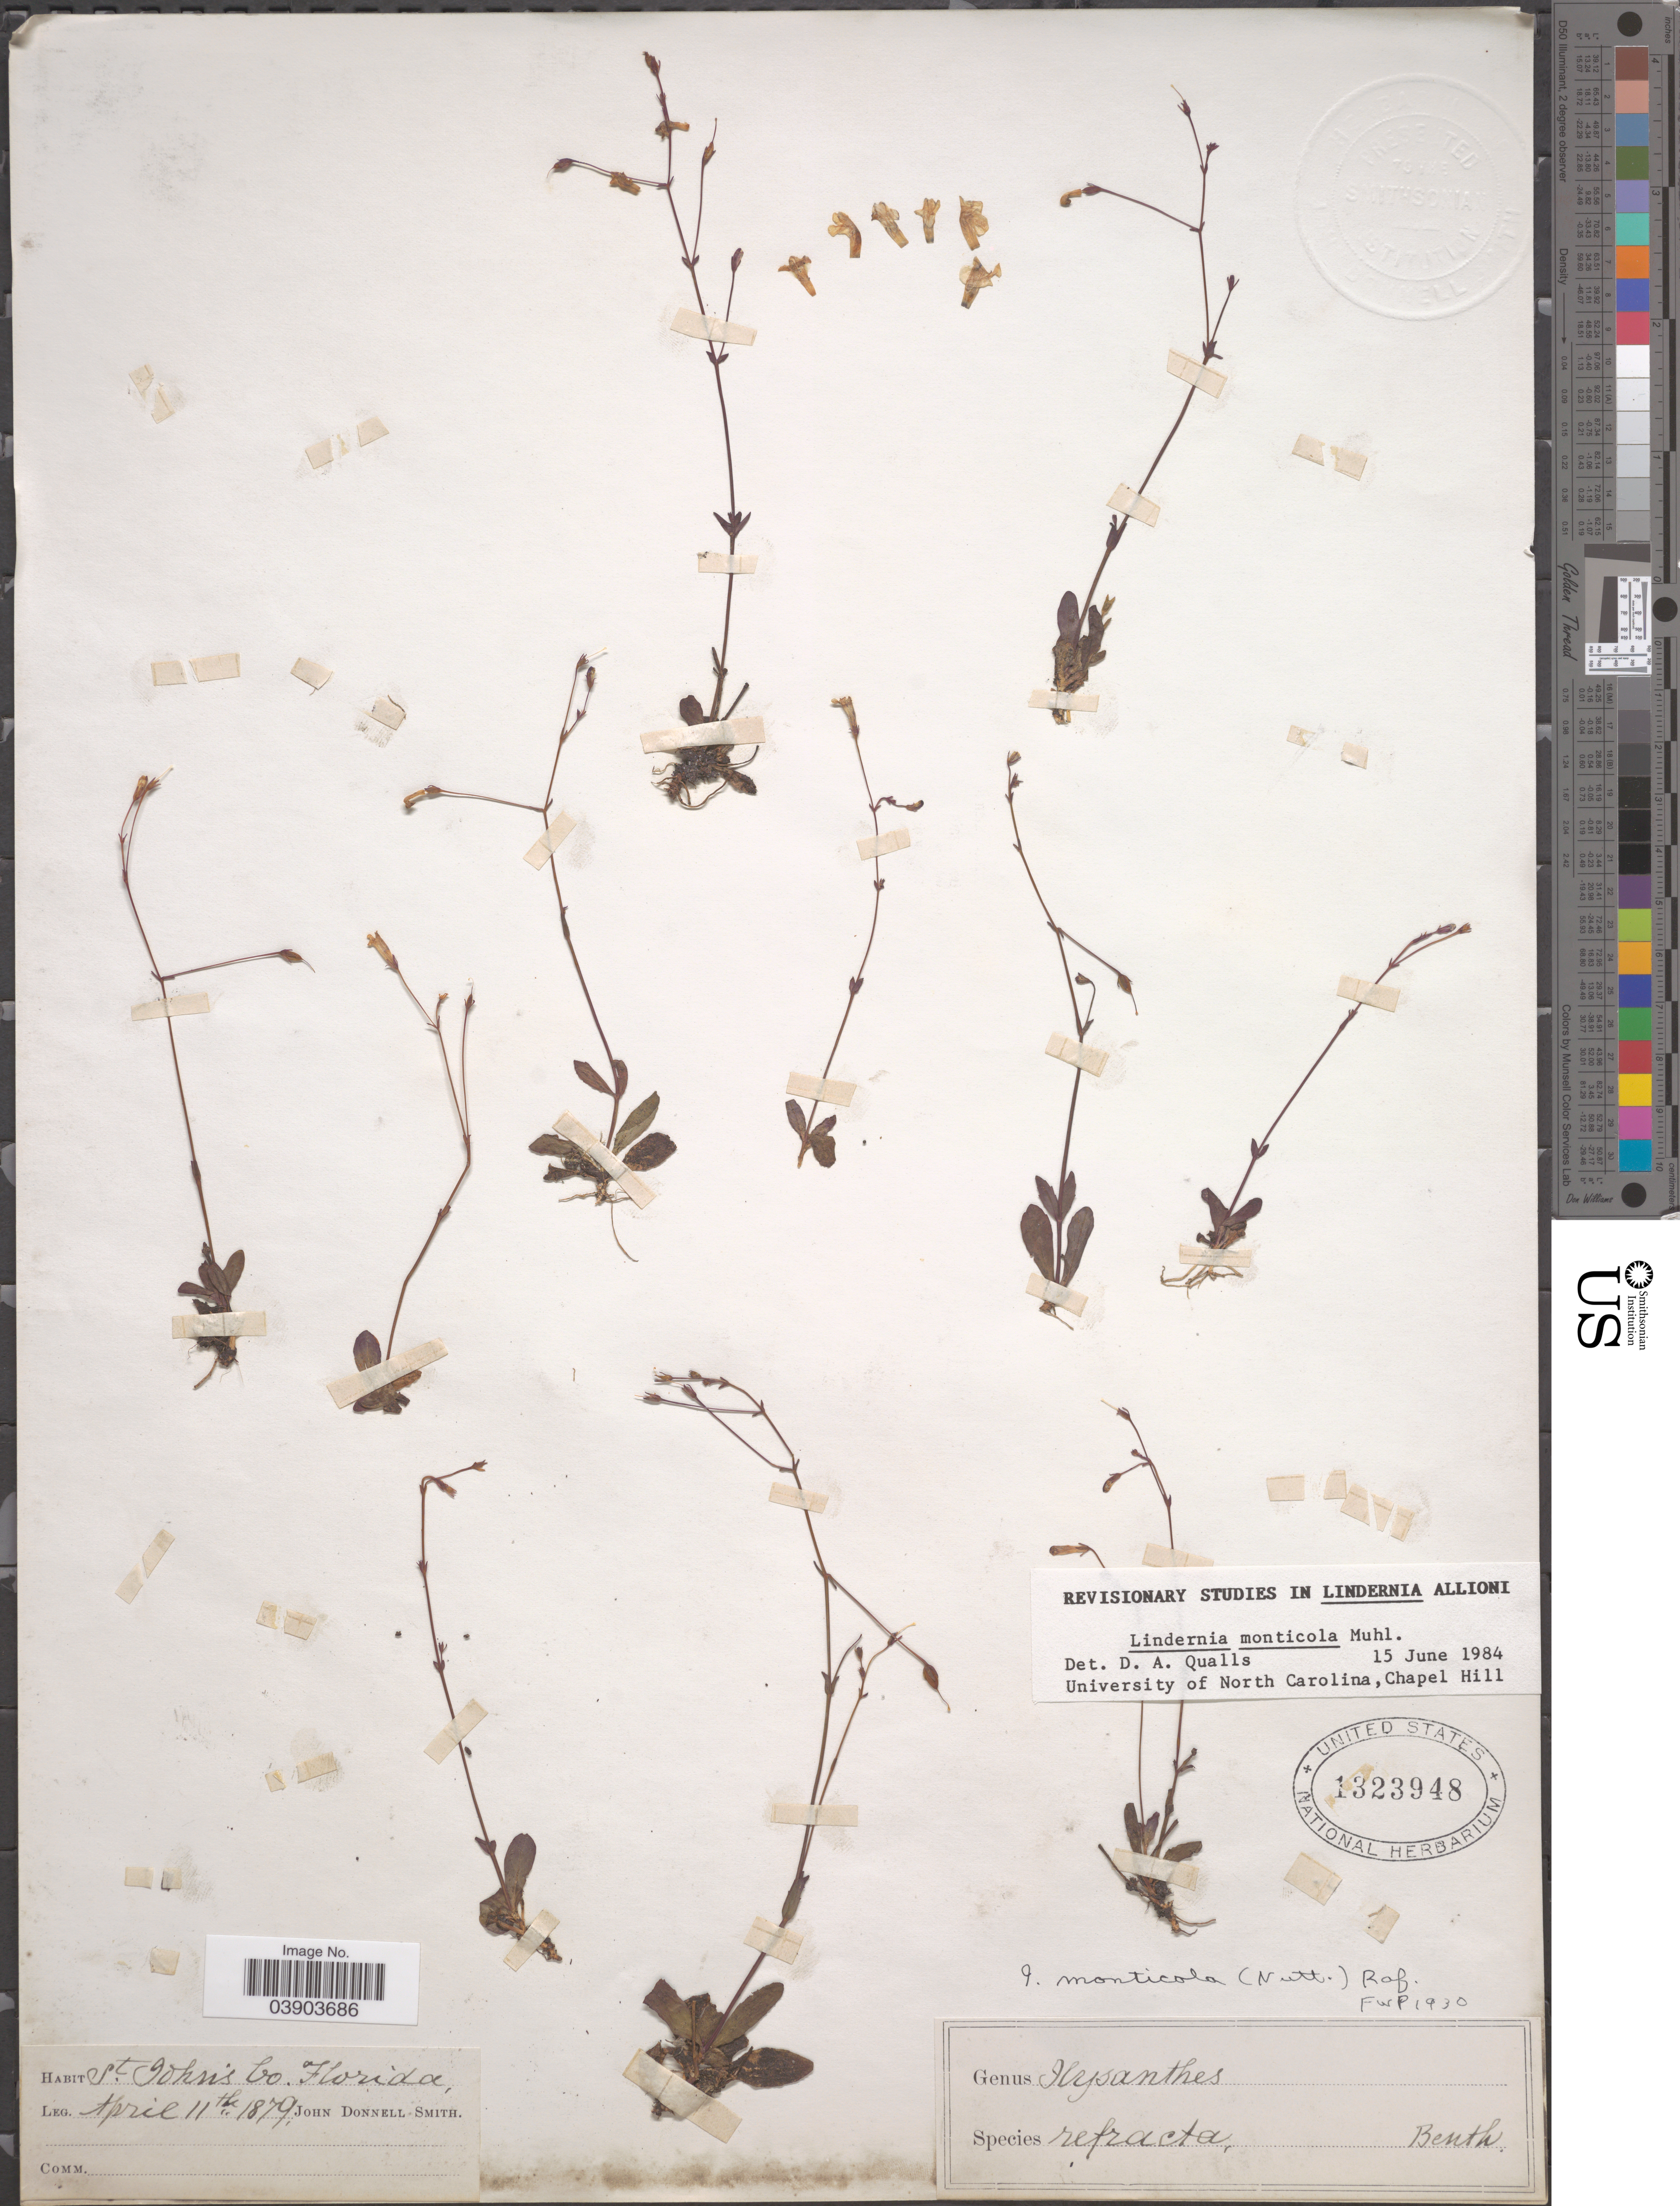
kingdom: Plantae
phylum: Tracheophyta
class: Magnoliopsida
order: Lamiales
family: Linderniaceae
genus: Lindernia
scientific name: Lindernia monticola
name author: Nutt.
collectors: J. Donnell Smith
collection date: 1879-04-11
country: United States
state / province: Florida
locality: St. John's Co.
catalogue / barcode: US 1323948